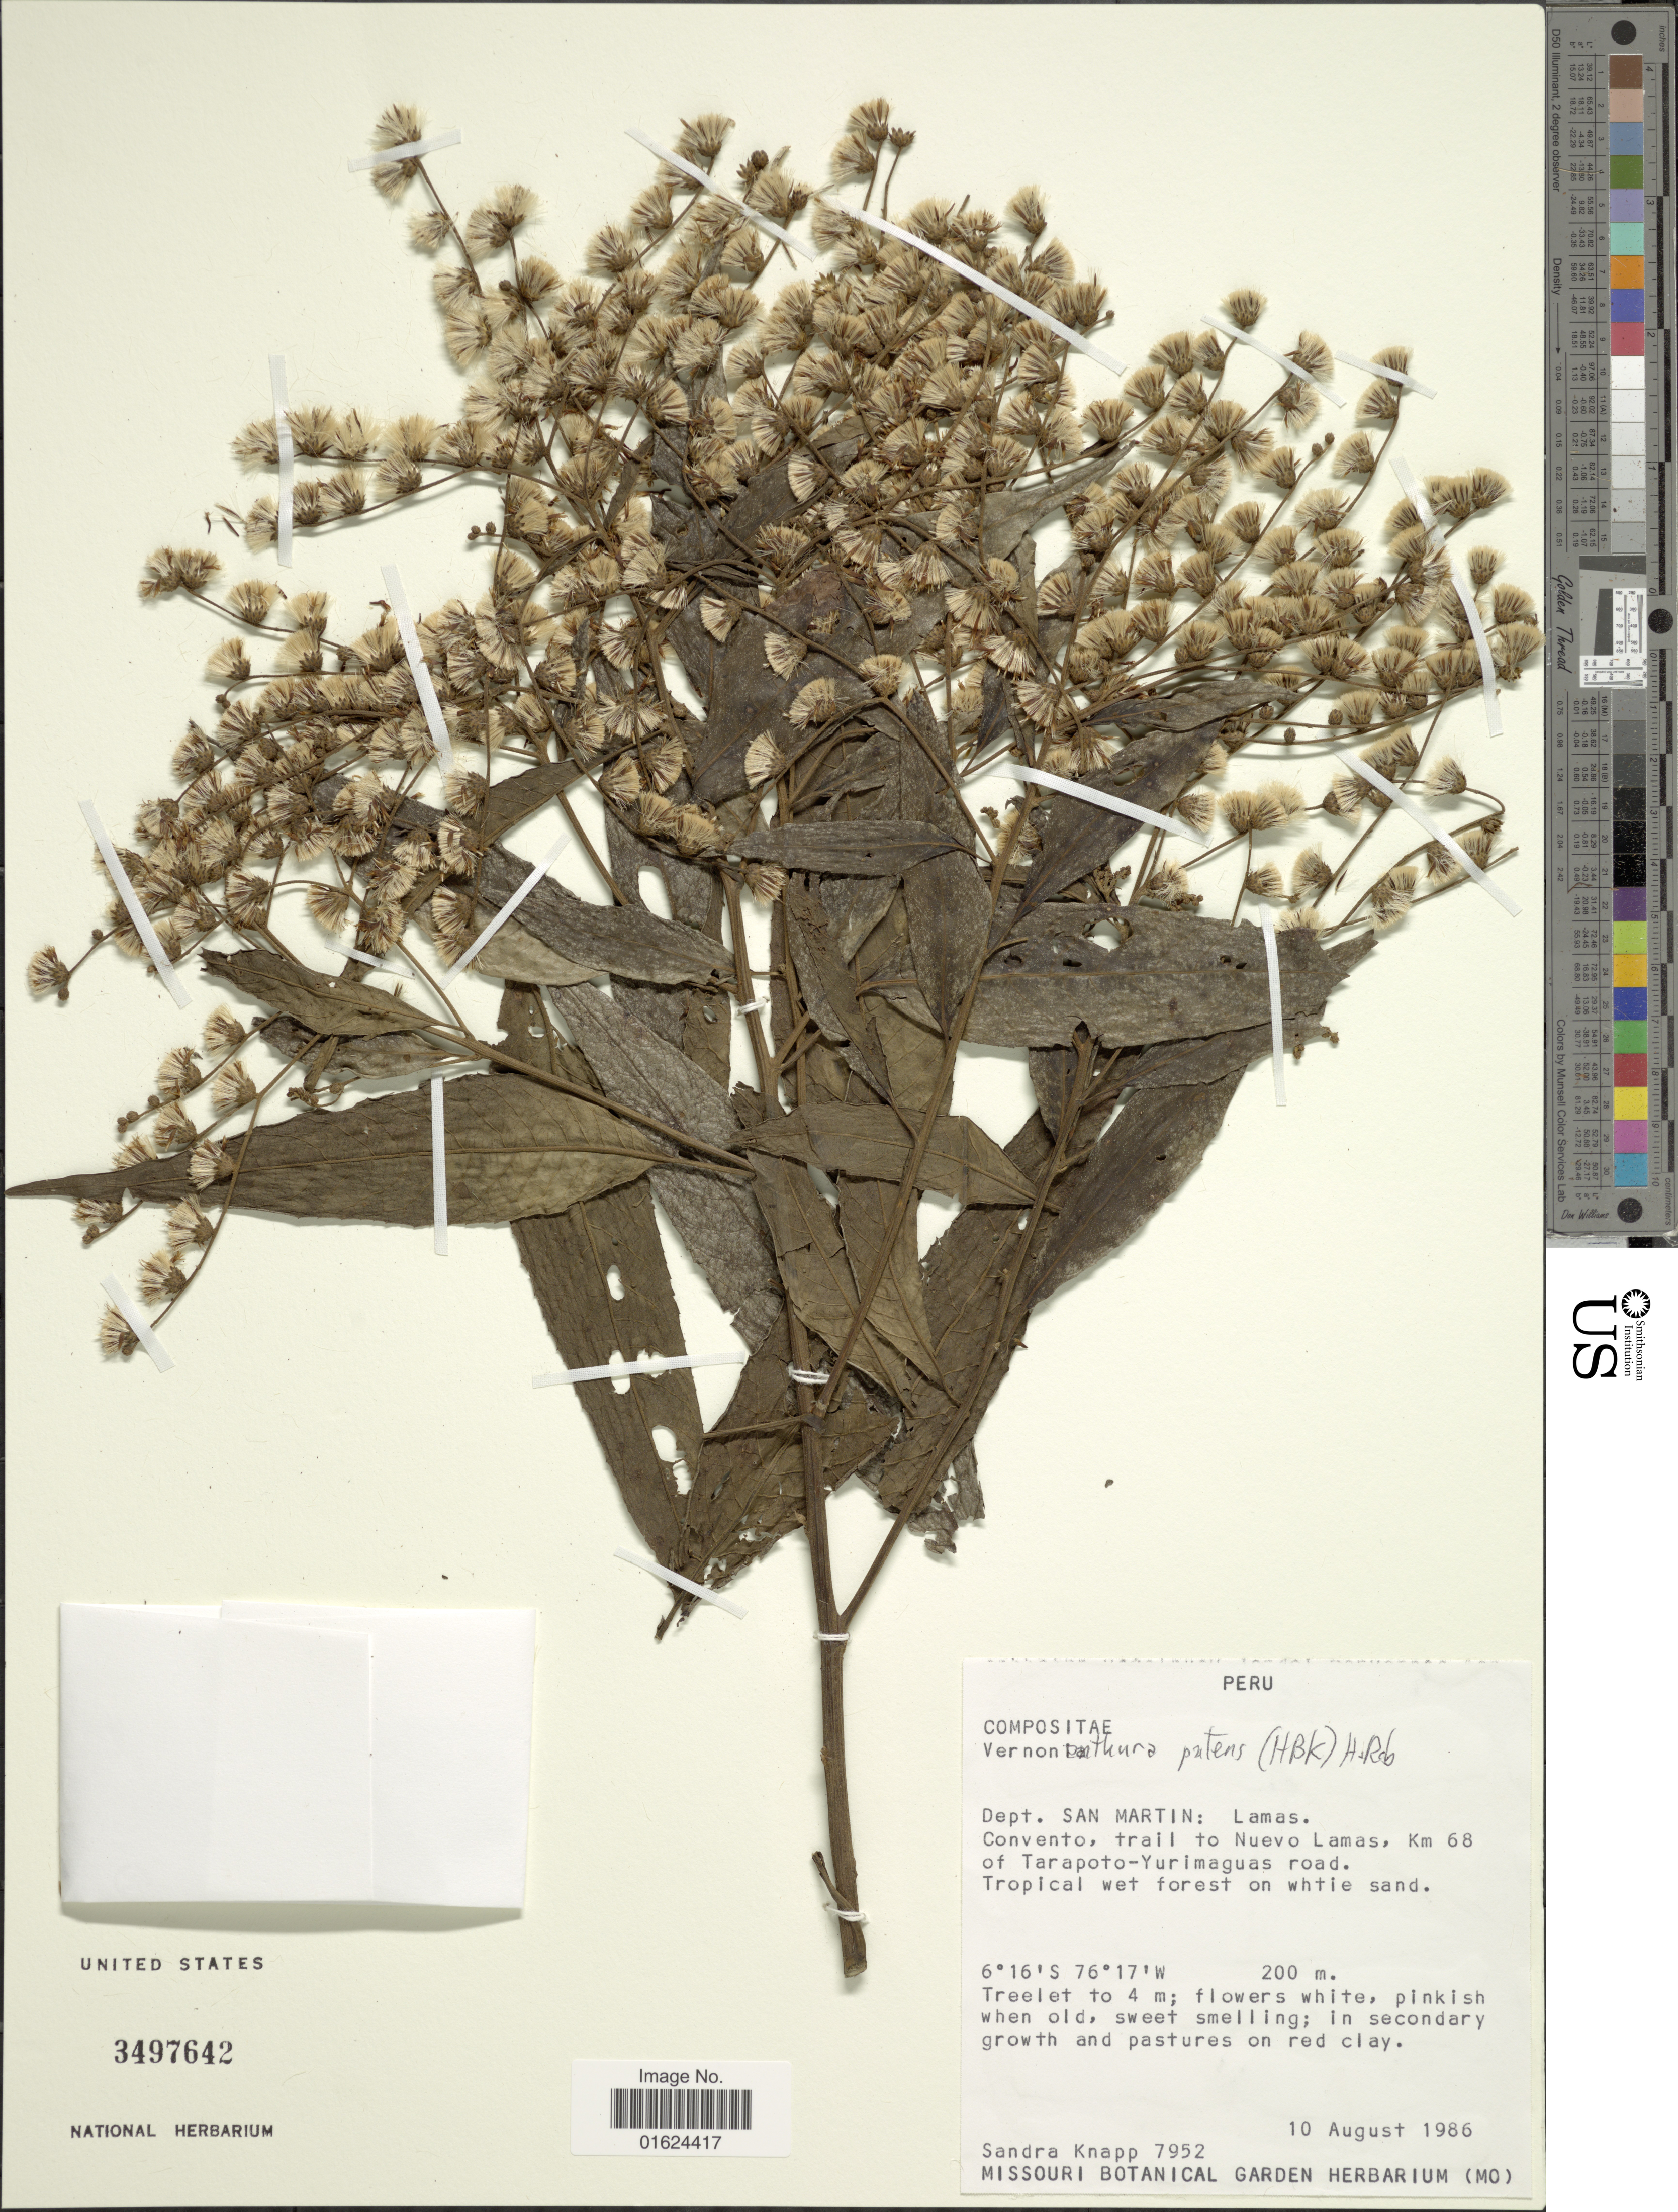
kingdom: Plantae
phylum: Tracheophyta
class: Magnoliopsida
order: Asterales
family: Asteraceae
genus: Vernonanthura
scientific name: Vernonanthura patens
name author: (Kunth) H. Rob.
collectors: S. Knapp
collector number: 7952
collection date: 1986-08-10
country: Peru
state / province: San Martín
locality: Dept. San Martin: Lamas. Convento, trail to Nuevo Lamas, Km 68 of Tarapoto-Yurimaguas road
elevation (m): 200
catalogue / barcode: US 3497642